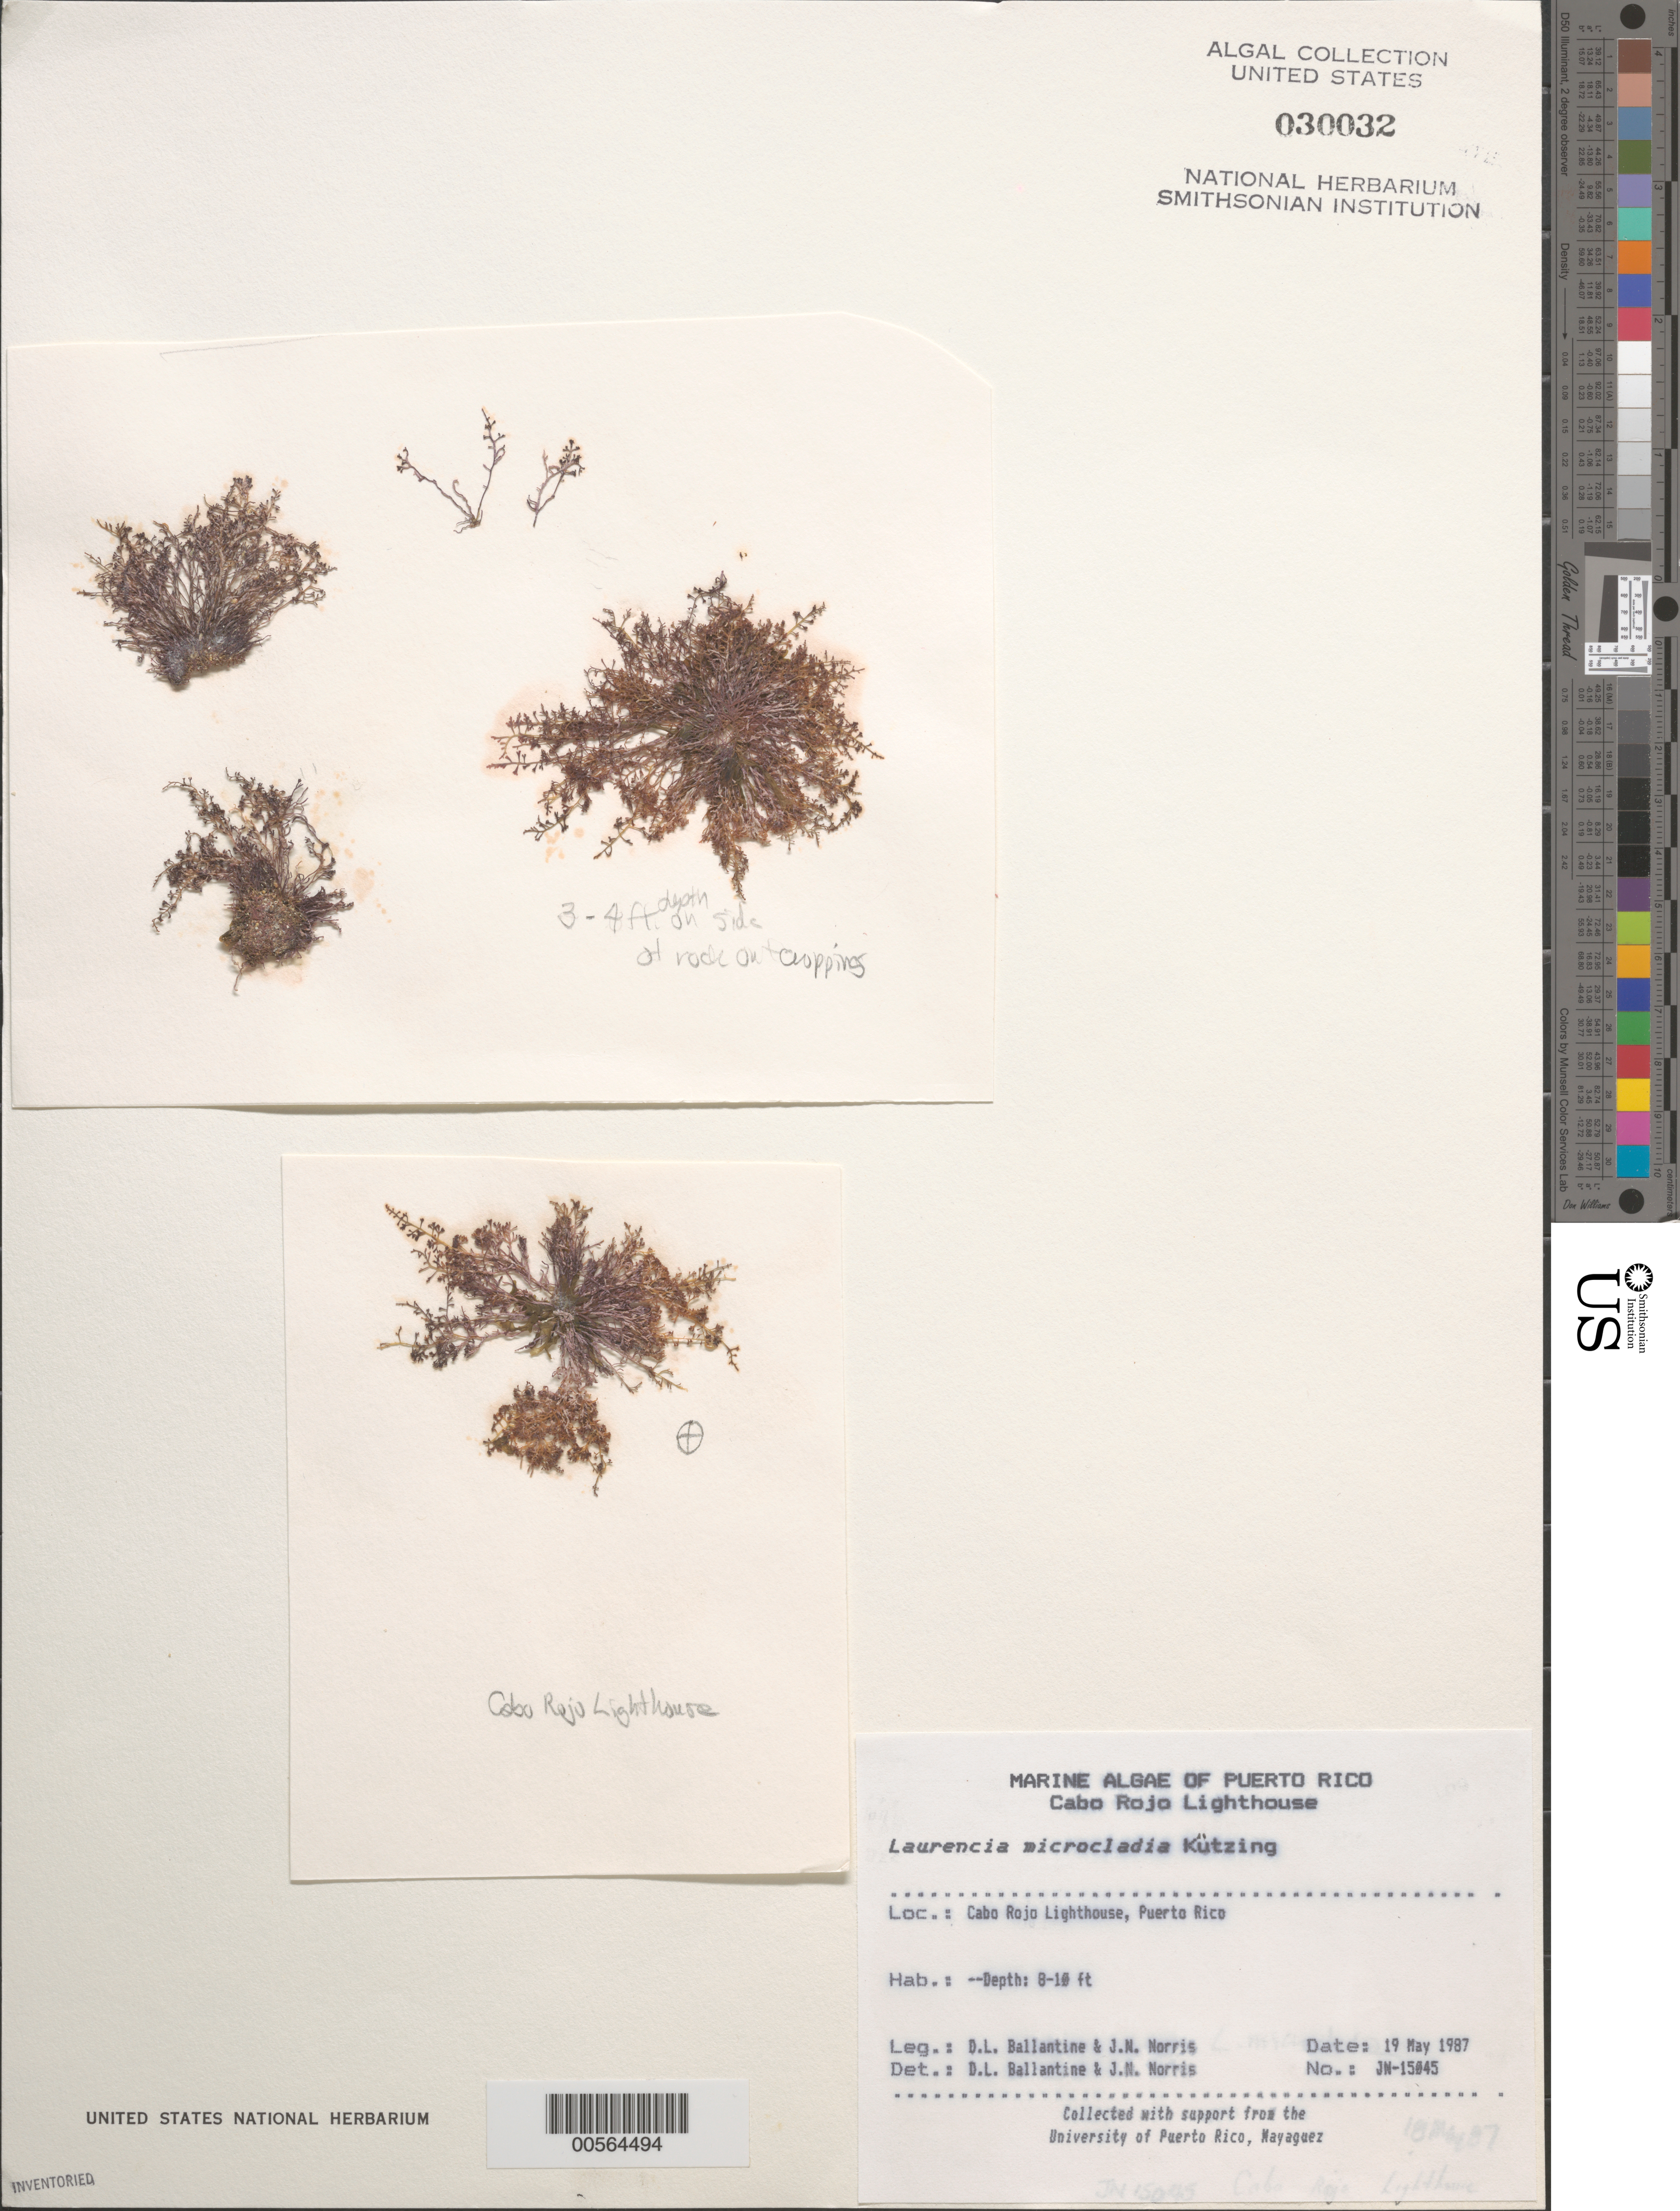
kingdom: Plantae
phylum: Rhodophyta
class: Florideophyceae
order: Ceramiales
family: Rhodomelaceae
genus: Laurencia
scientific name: Laurencia microcladia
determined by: Ballantine, D. L.; Norris, J. N.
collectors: D.L. Ballantine & J. N. Norris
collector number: JN-15045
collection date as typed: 19 May 1987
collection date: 1987-05-19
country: Puerto Rico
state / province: Cabo Rojo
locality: Cabo Rojo Lighthouse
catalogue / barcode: US 30032